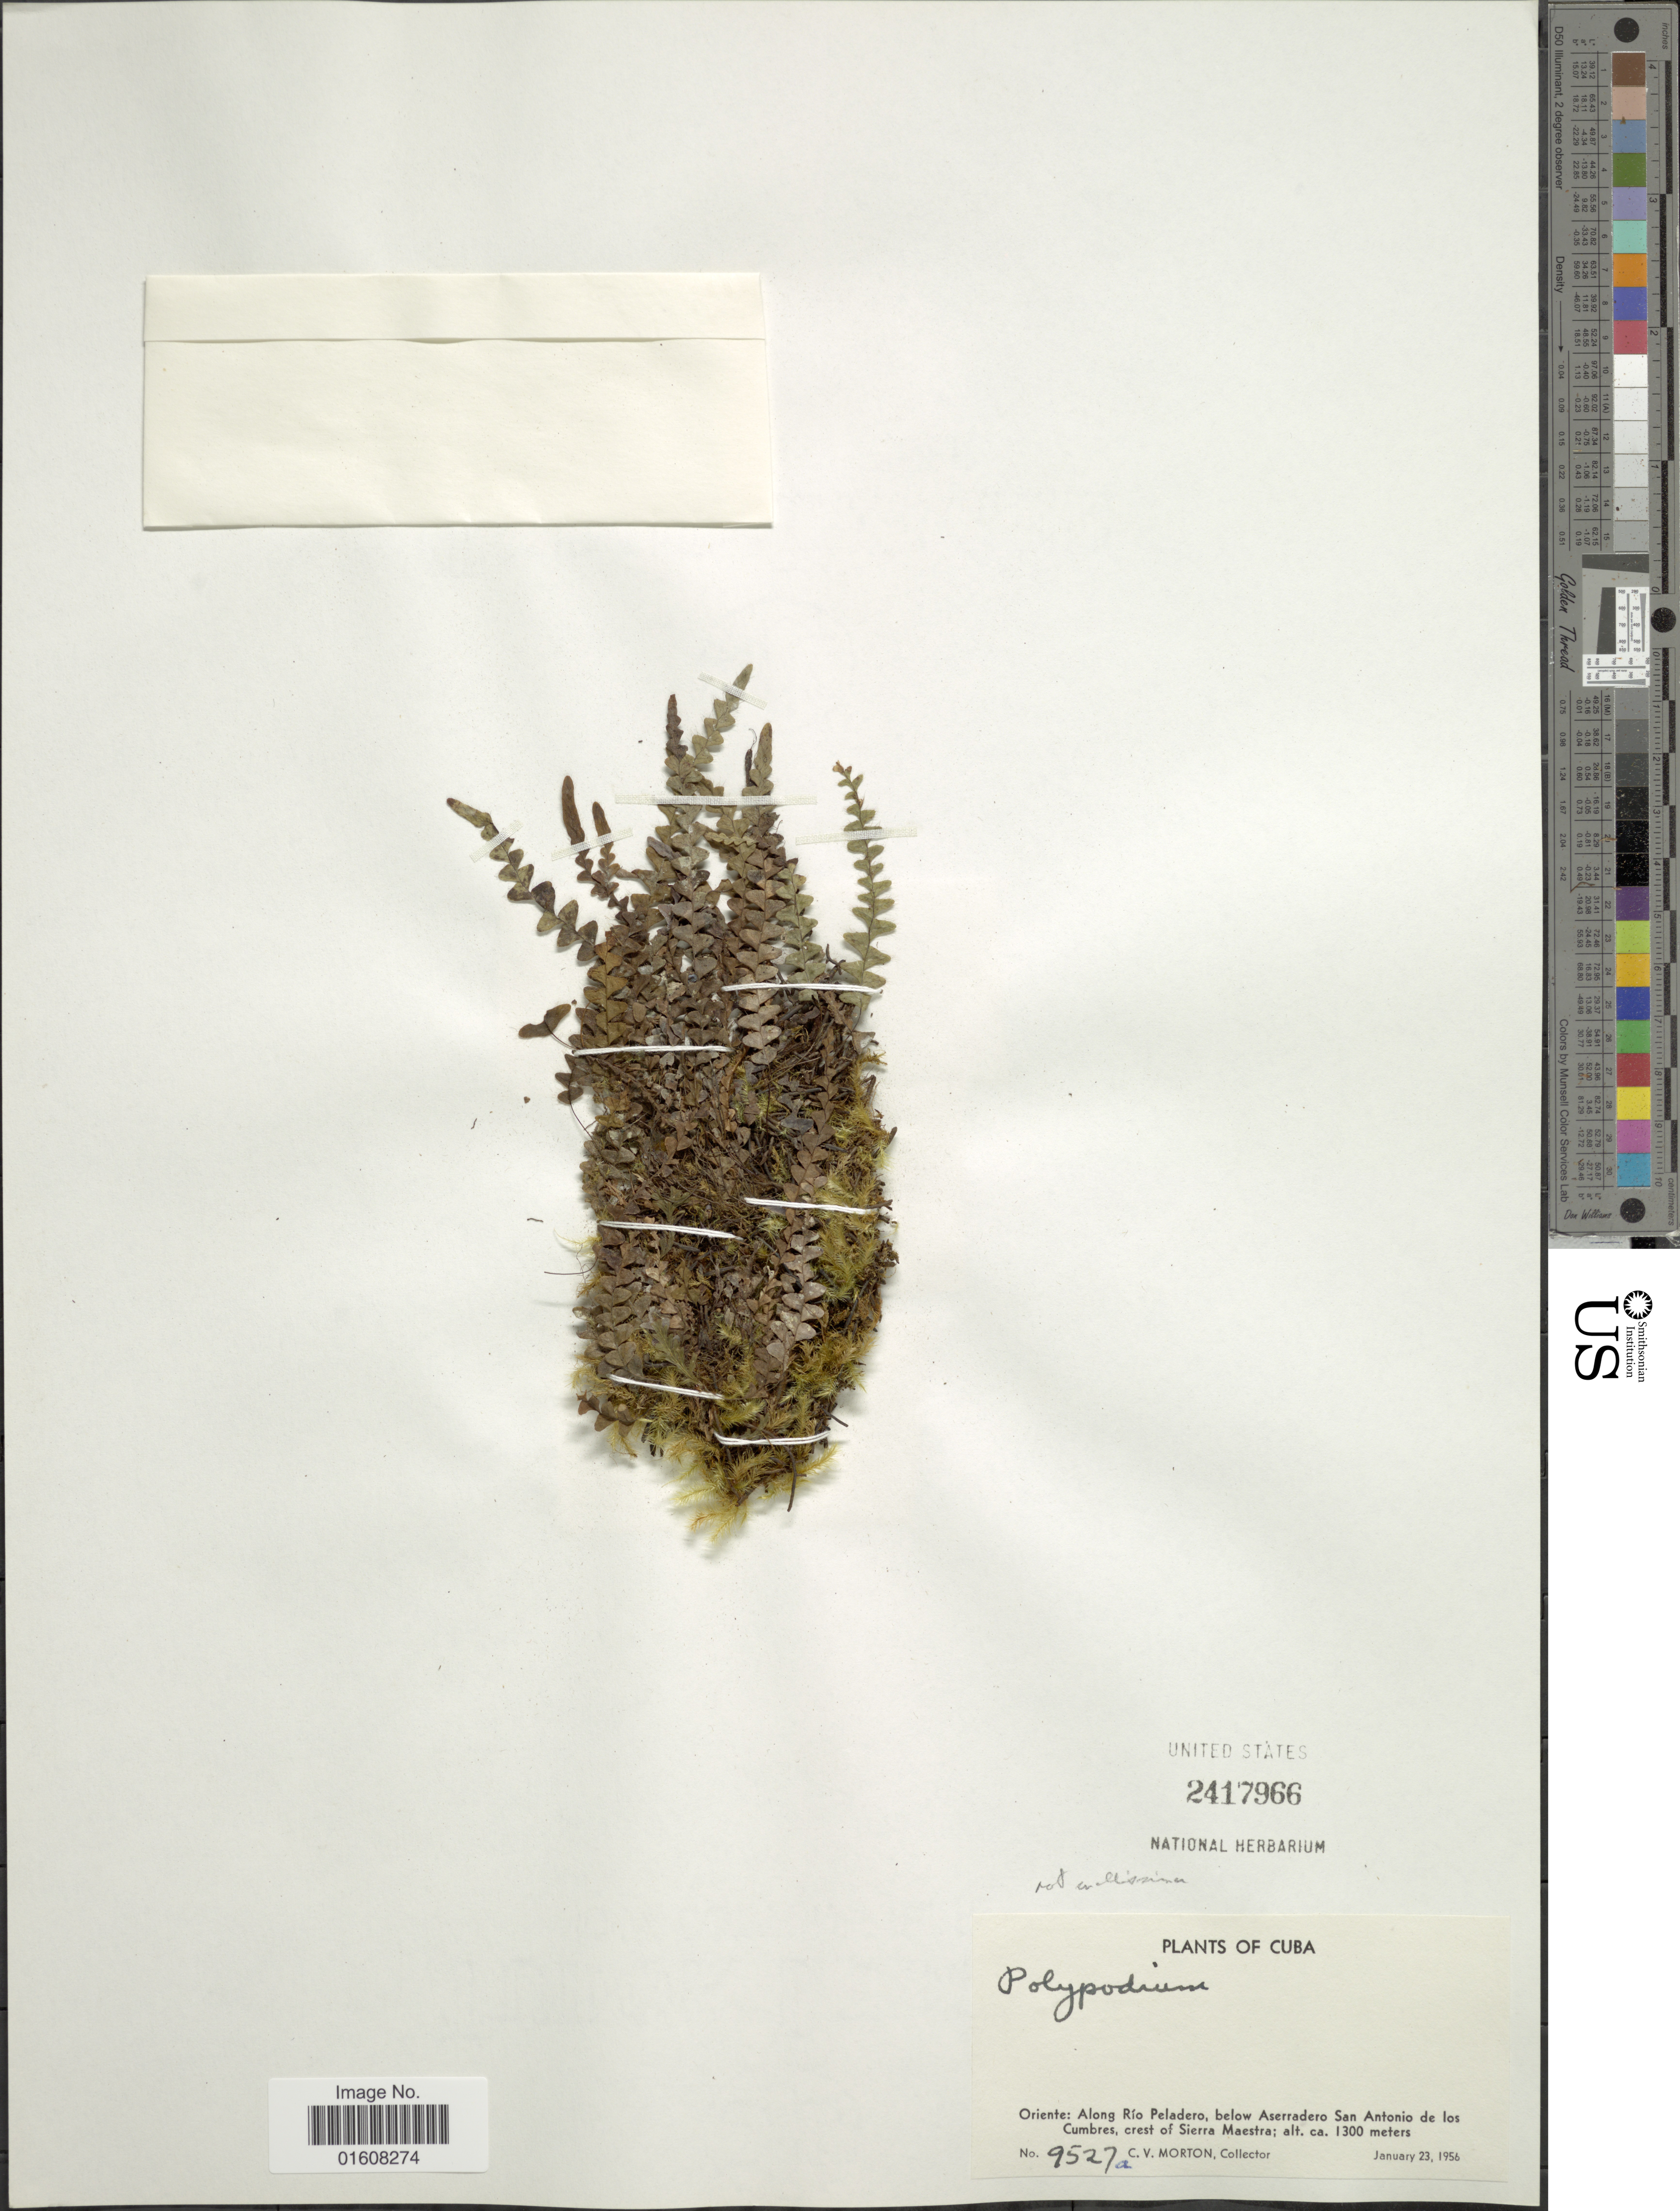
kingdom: Plantae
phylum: Tracheophyta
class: Polypodiopsida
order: Polypodiales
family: Polypodiaceae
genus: Grammitis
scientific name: Grammitis sp.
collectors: C. V. Morton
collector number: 9527a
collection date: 1956-01-23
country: Cuba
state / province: Oriente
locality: Along Río Peladoro, below Aserradero San Antonio de los Cumbres, crest of Sierra Meastra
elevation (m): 1300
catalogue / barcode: US 2417966